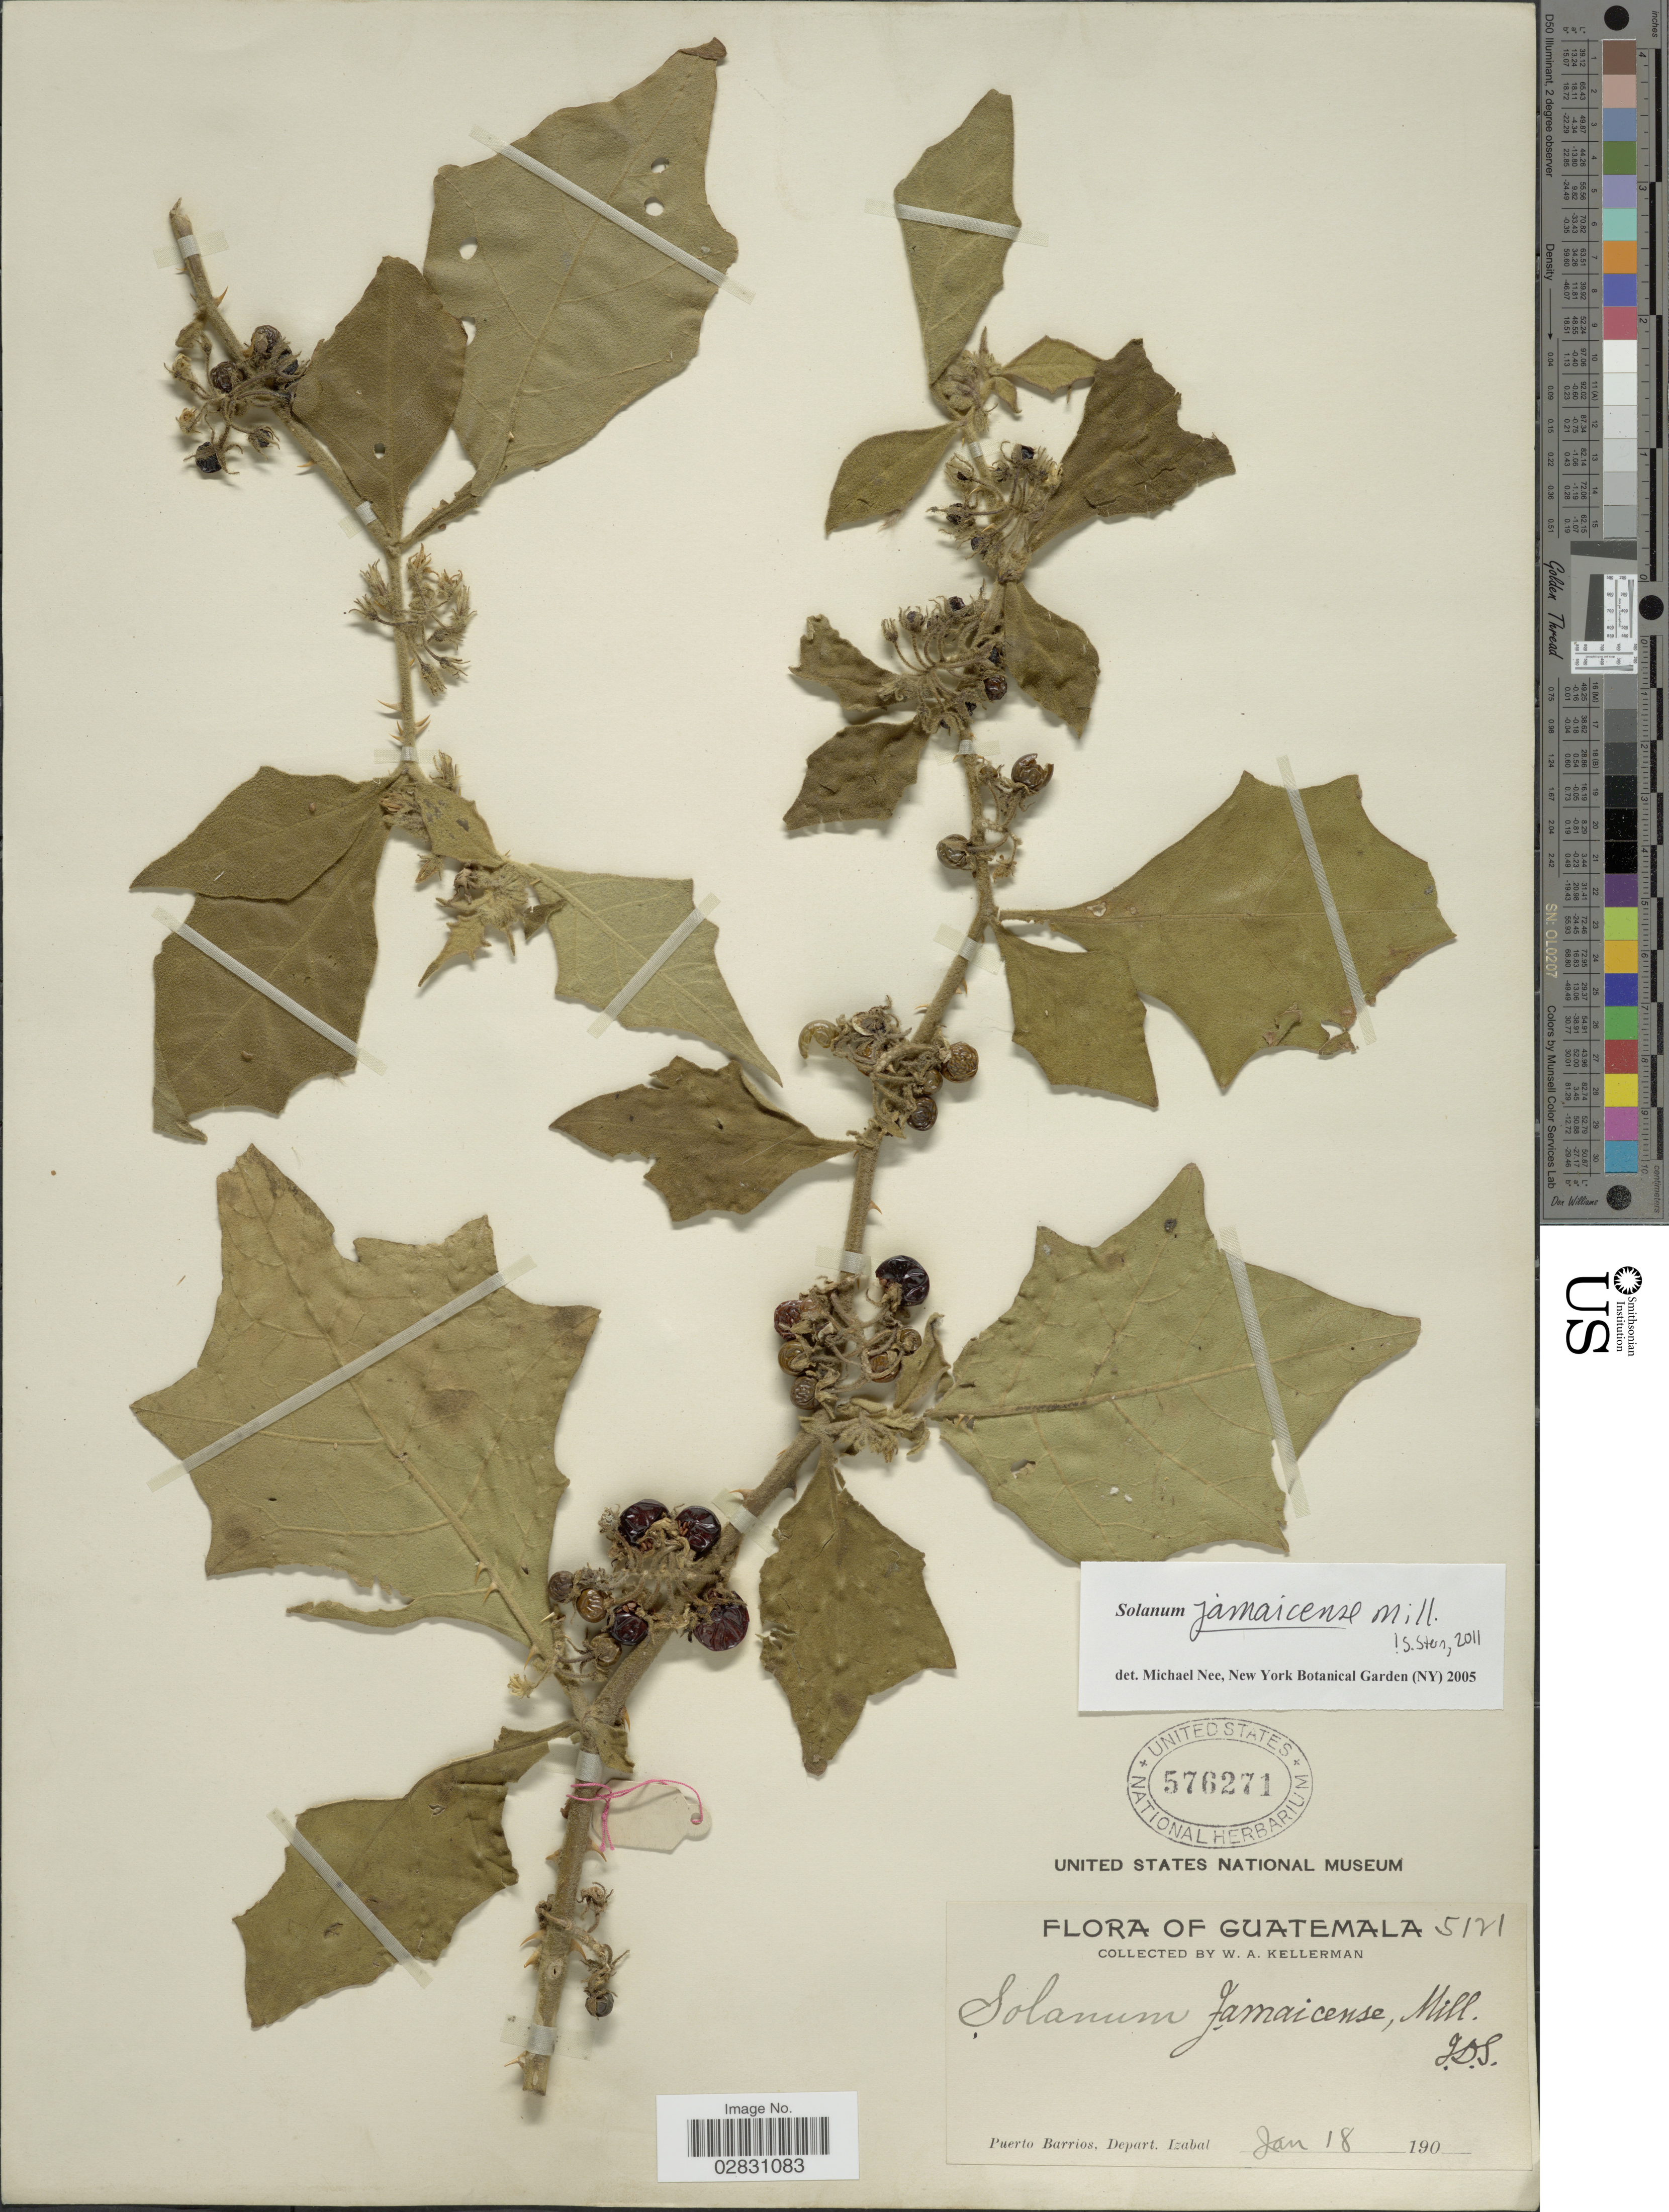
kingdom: Plantae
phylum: Tracheophyta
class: Magnoliopsida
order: Solanales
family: Solanaceae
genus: Solanum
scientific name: Solanum jamaicense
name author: Mill.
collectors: W. Kellerman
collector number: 5121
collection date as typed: Jan 18 190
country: Guatemala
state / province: Izabal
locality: Puerto Barrios, Depart. Izabal.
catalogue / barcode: US 576271